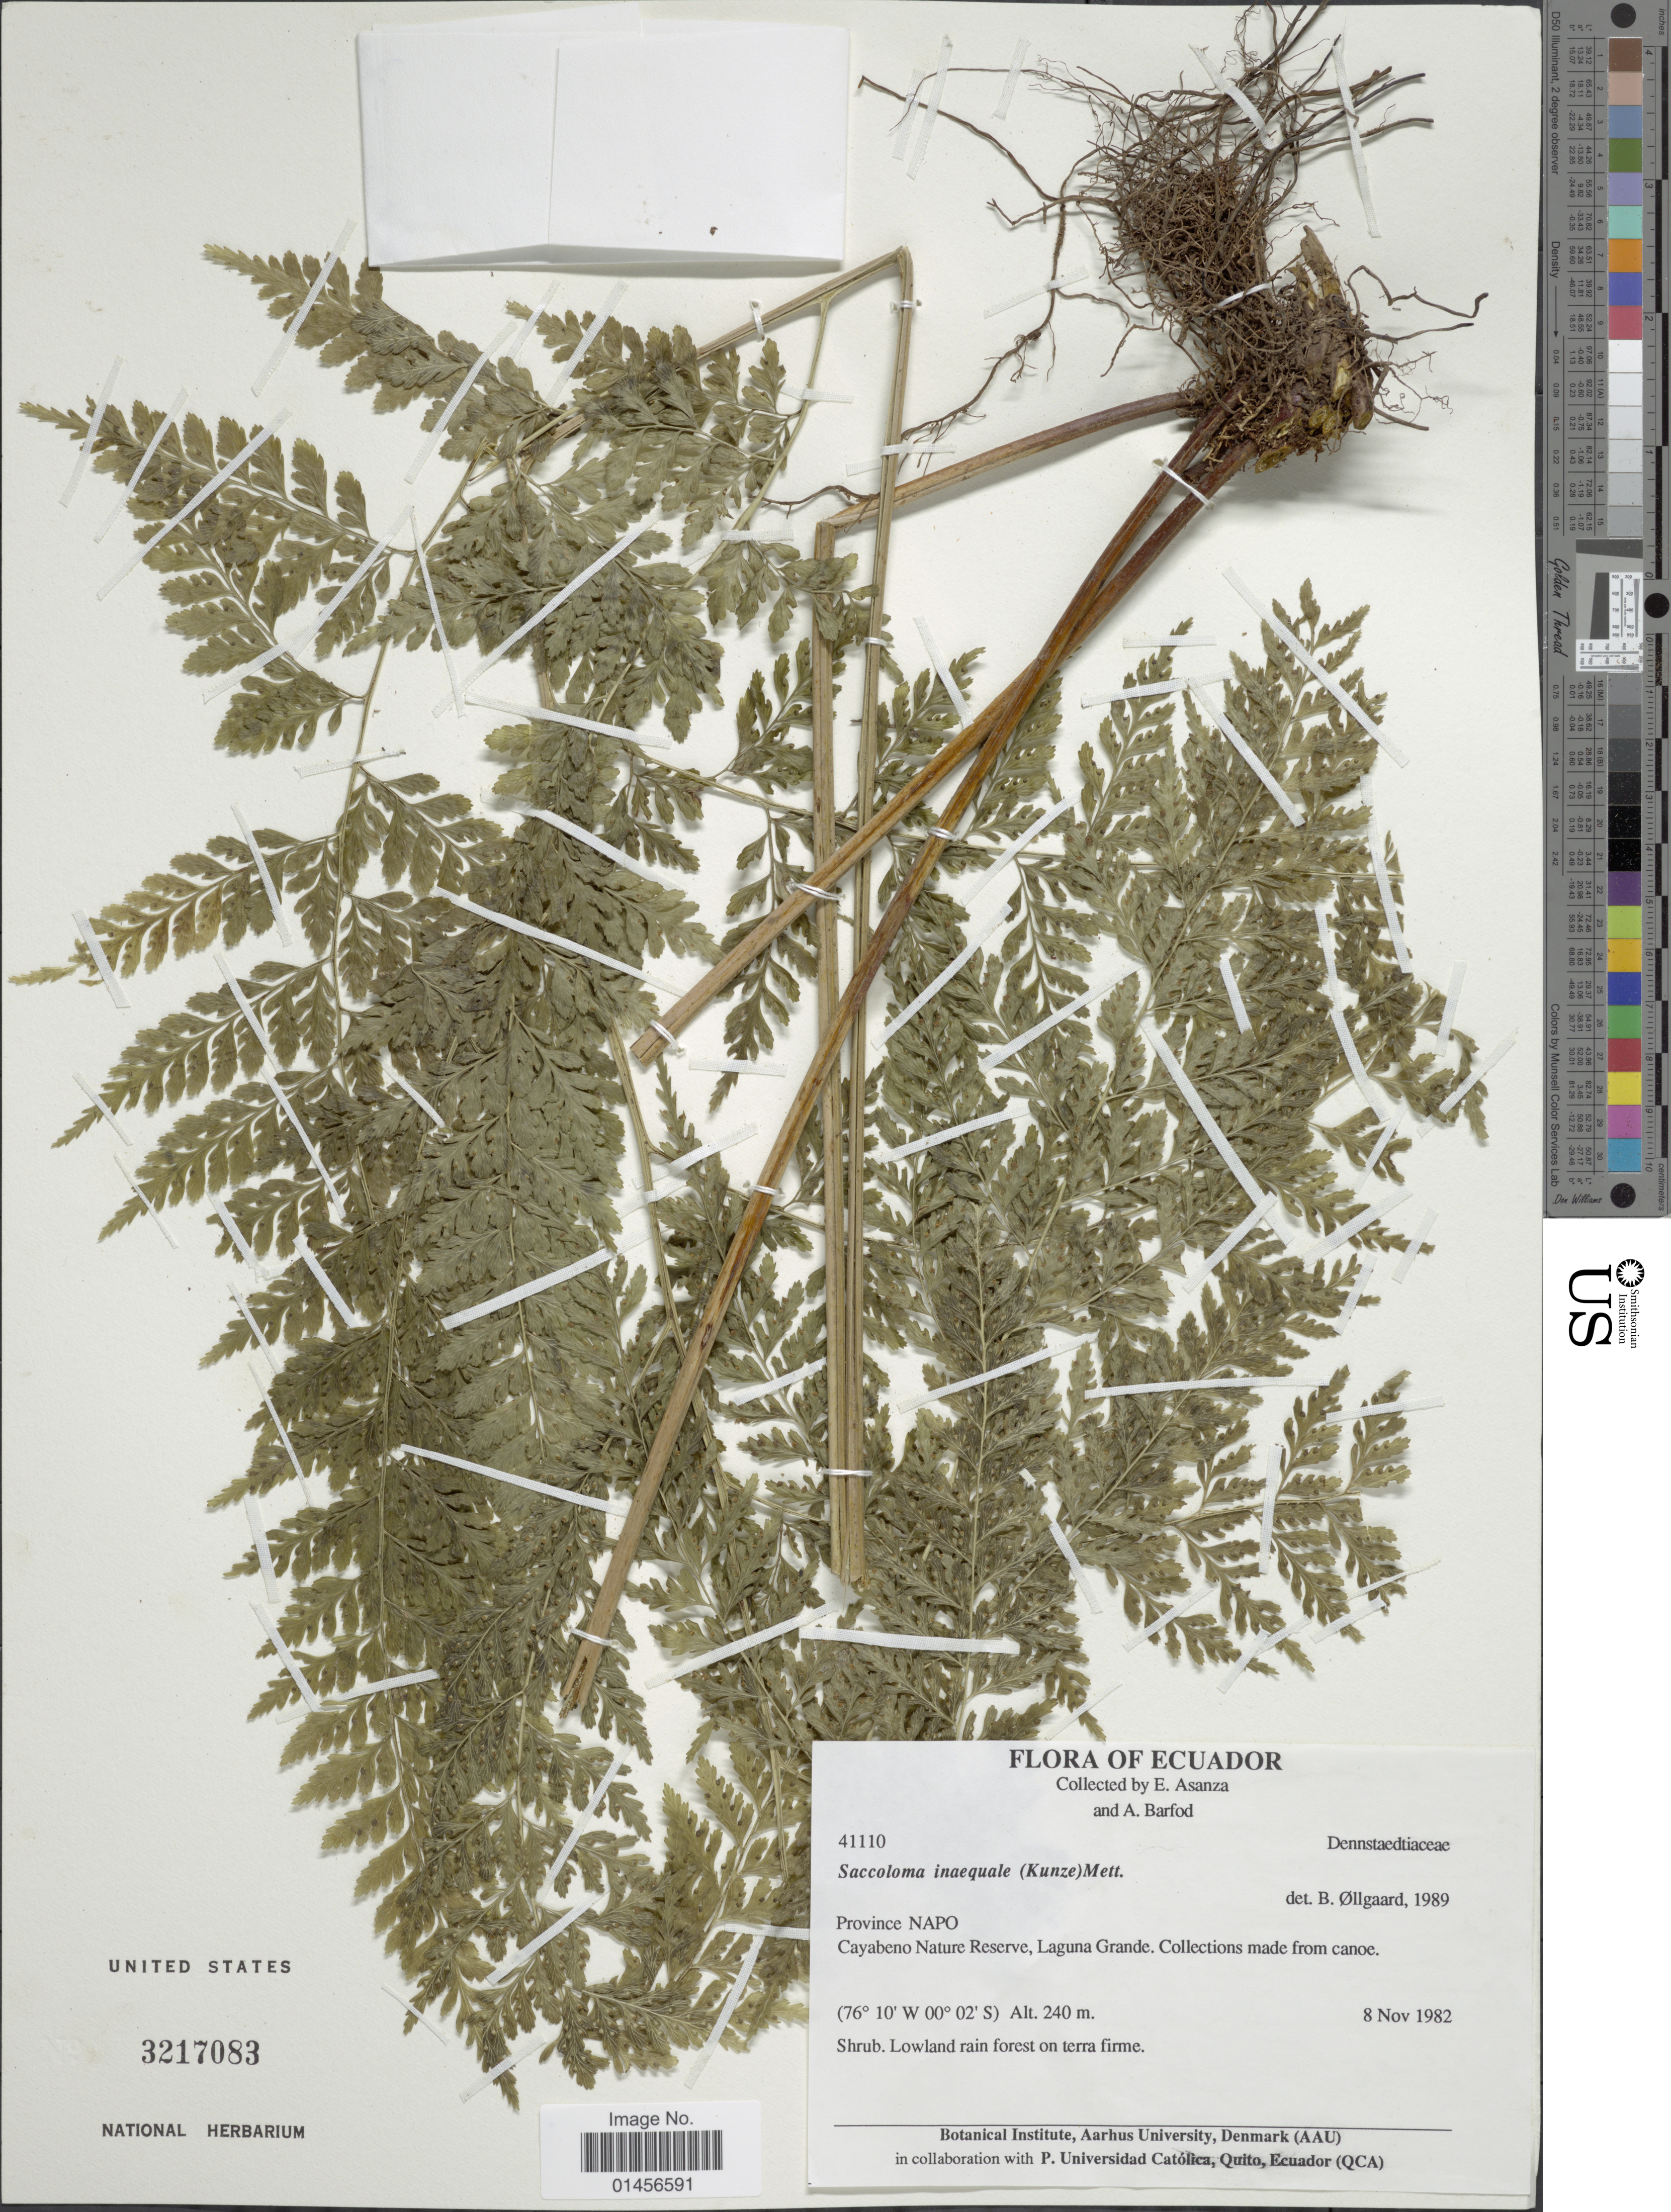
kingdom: Plantae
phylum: Tracheophyta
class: Polypodiopsida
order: Polypodiales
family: Saccolomataceae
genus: Saccoloma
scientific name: Saccoloma inaequale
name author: (Kunze) Mett.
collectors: E. Asanza & A. Barfod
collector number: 41110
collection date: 1982-11-08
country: Ecuador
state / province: Napo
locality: Cayabeno Nature Reserve, Laguna Grande, Collections made from canoe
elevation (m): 240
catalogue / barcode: US 3217083